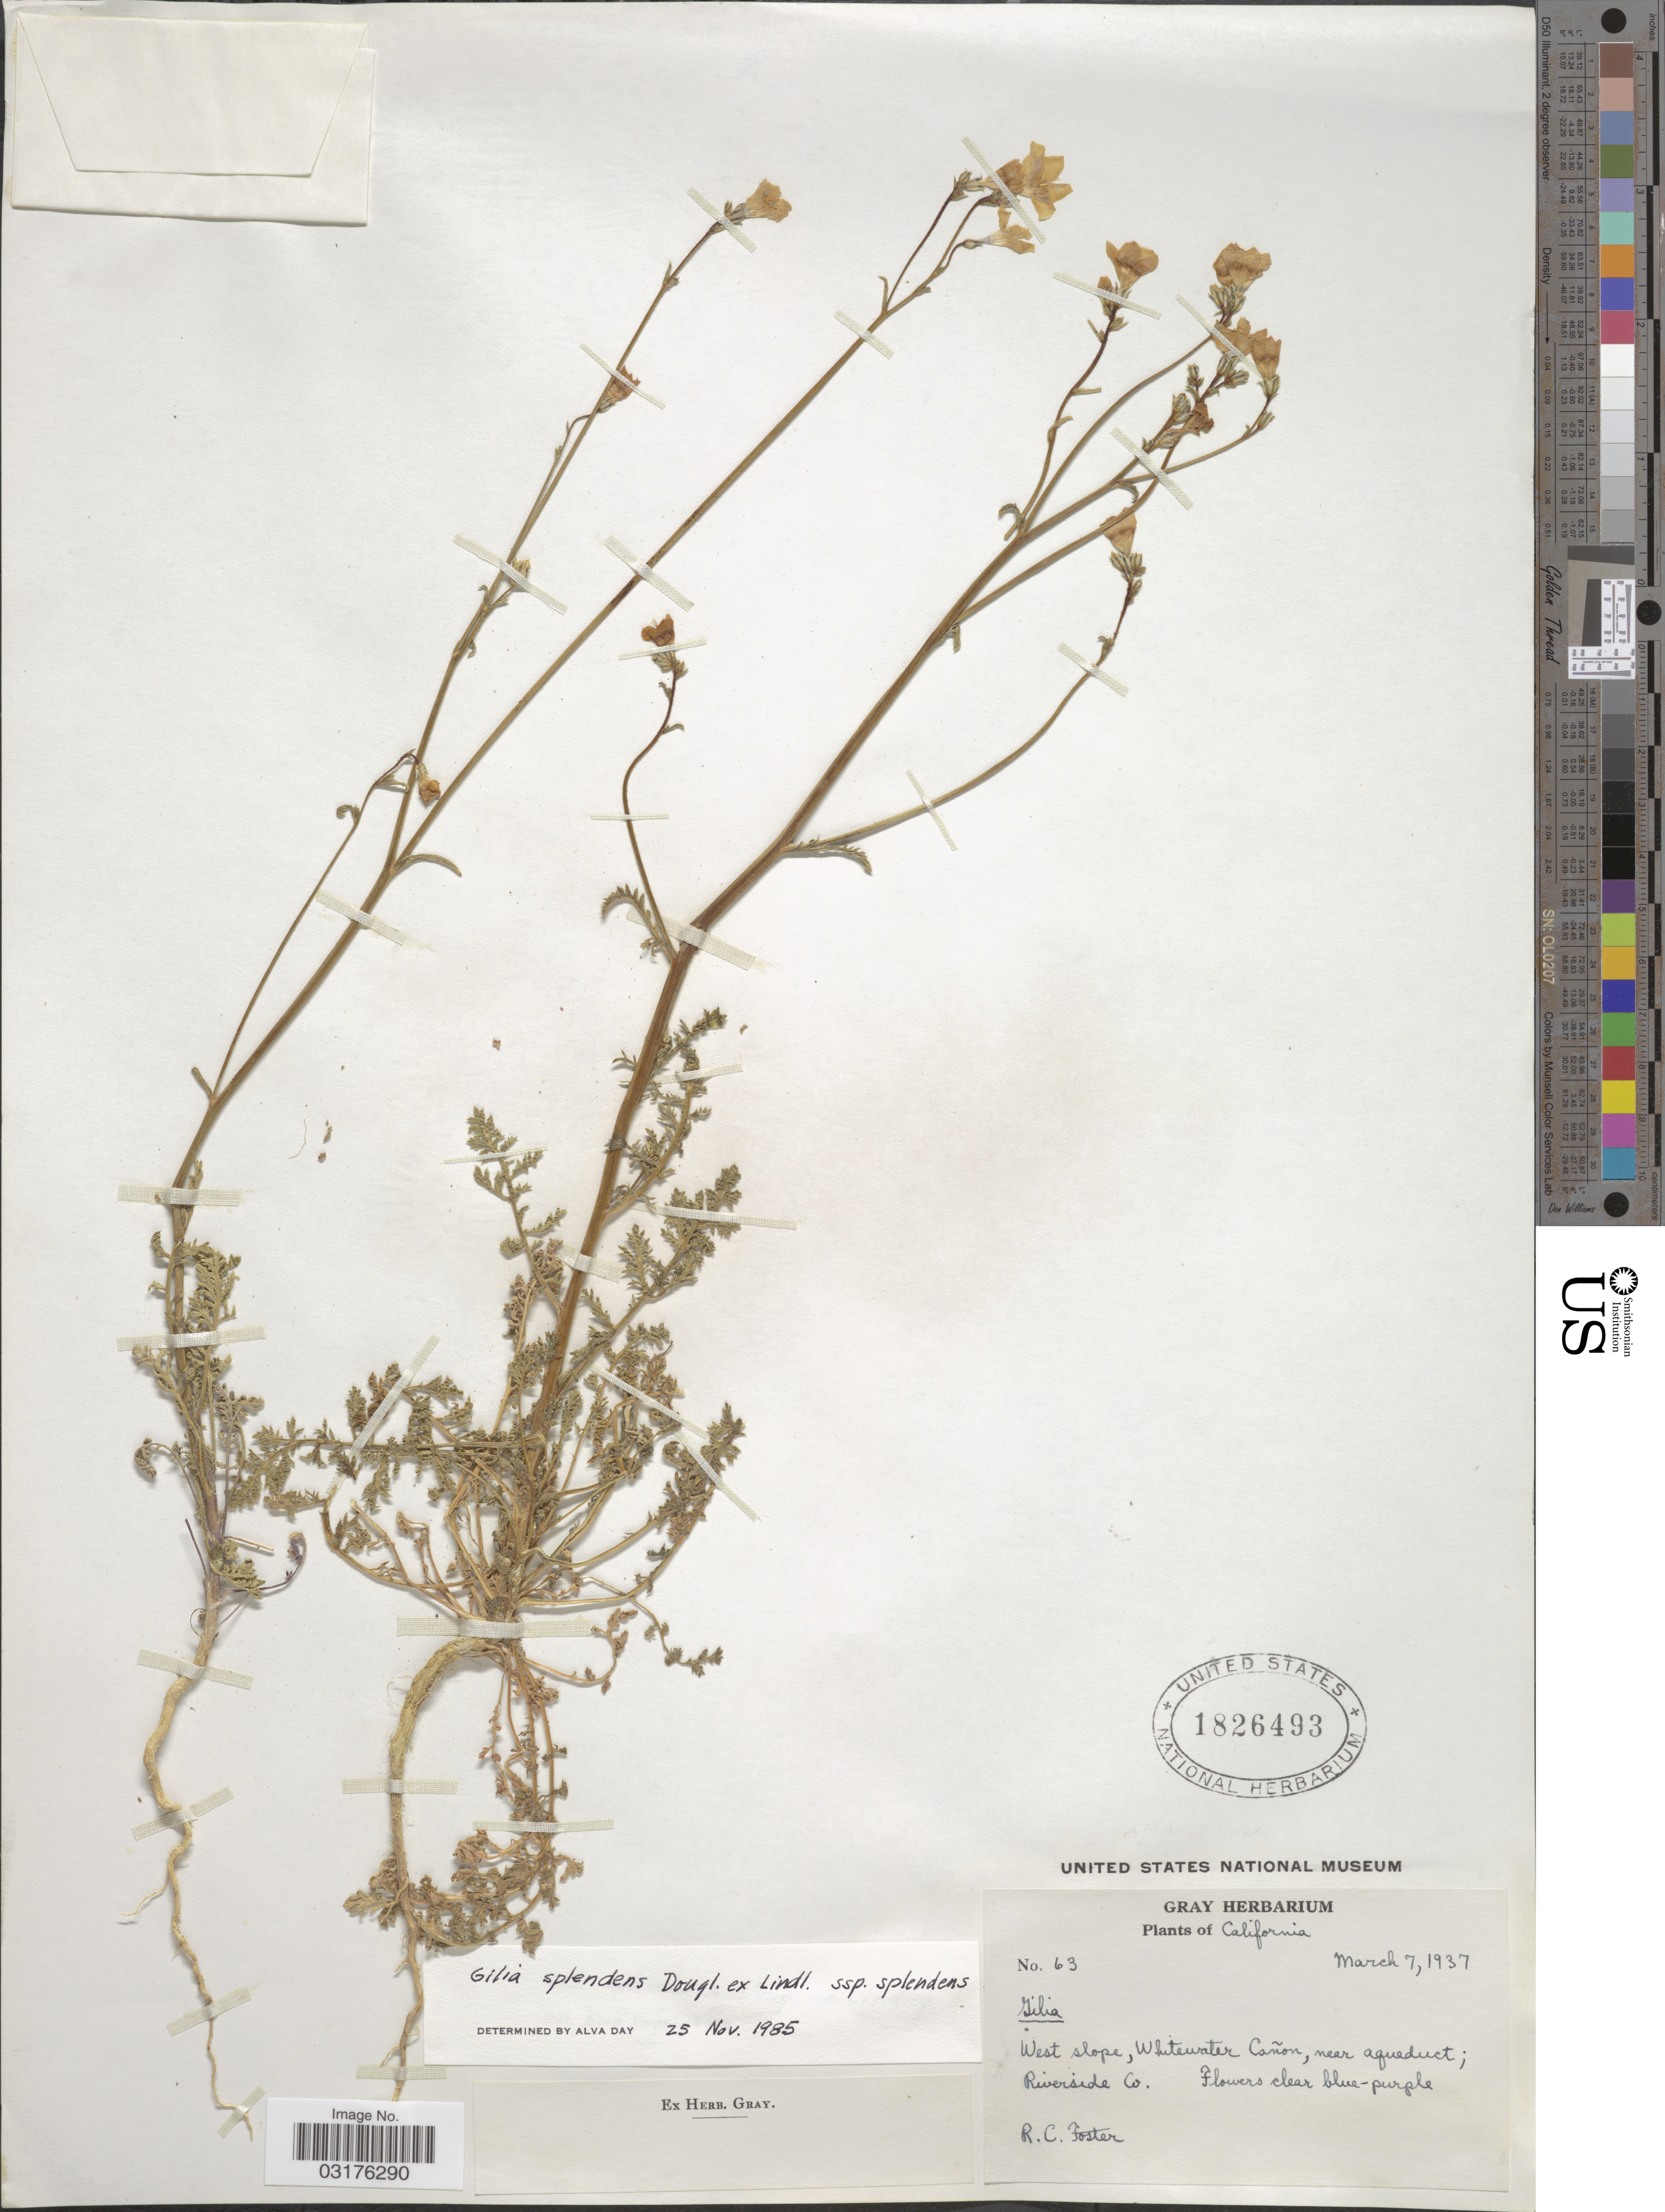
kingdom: Plantae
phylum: Tracheophyta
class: Magnoliopsida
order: Ericales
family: Polemoniaceae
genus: Saltugilia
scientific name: Saltugilia splendens subsp. splendens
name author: (Douglas ex H. Mason & A.D. Grant) L.A. Johnson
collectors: R. C. Foster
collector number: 63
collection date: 1937-03-07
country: United States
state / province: California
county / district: Riverside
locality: West slope, Whitewater Cañon, near aqueduct; Riverside Co.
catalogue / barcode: US 1826493